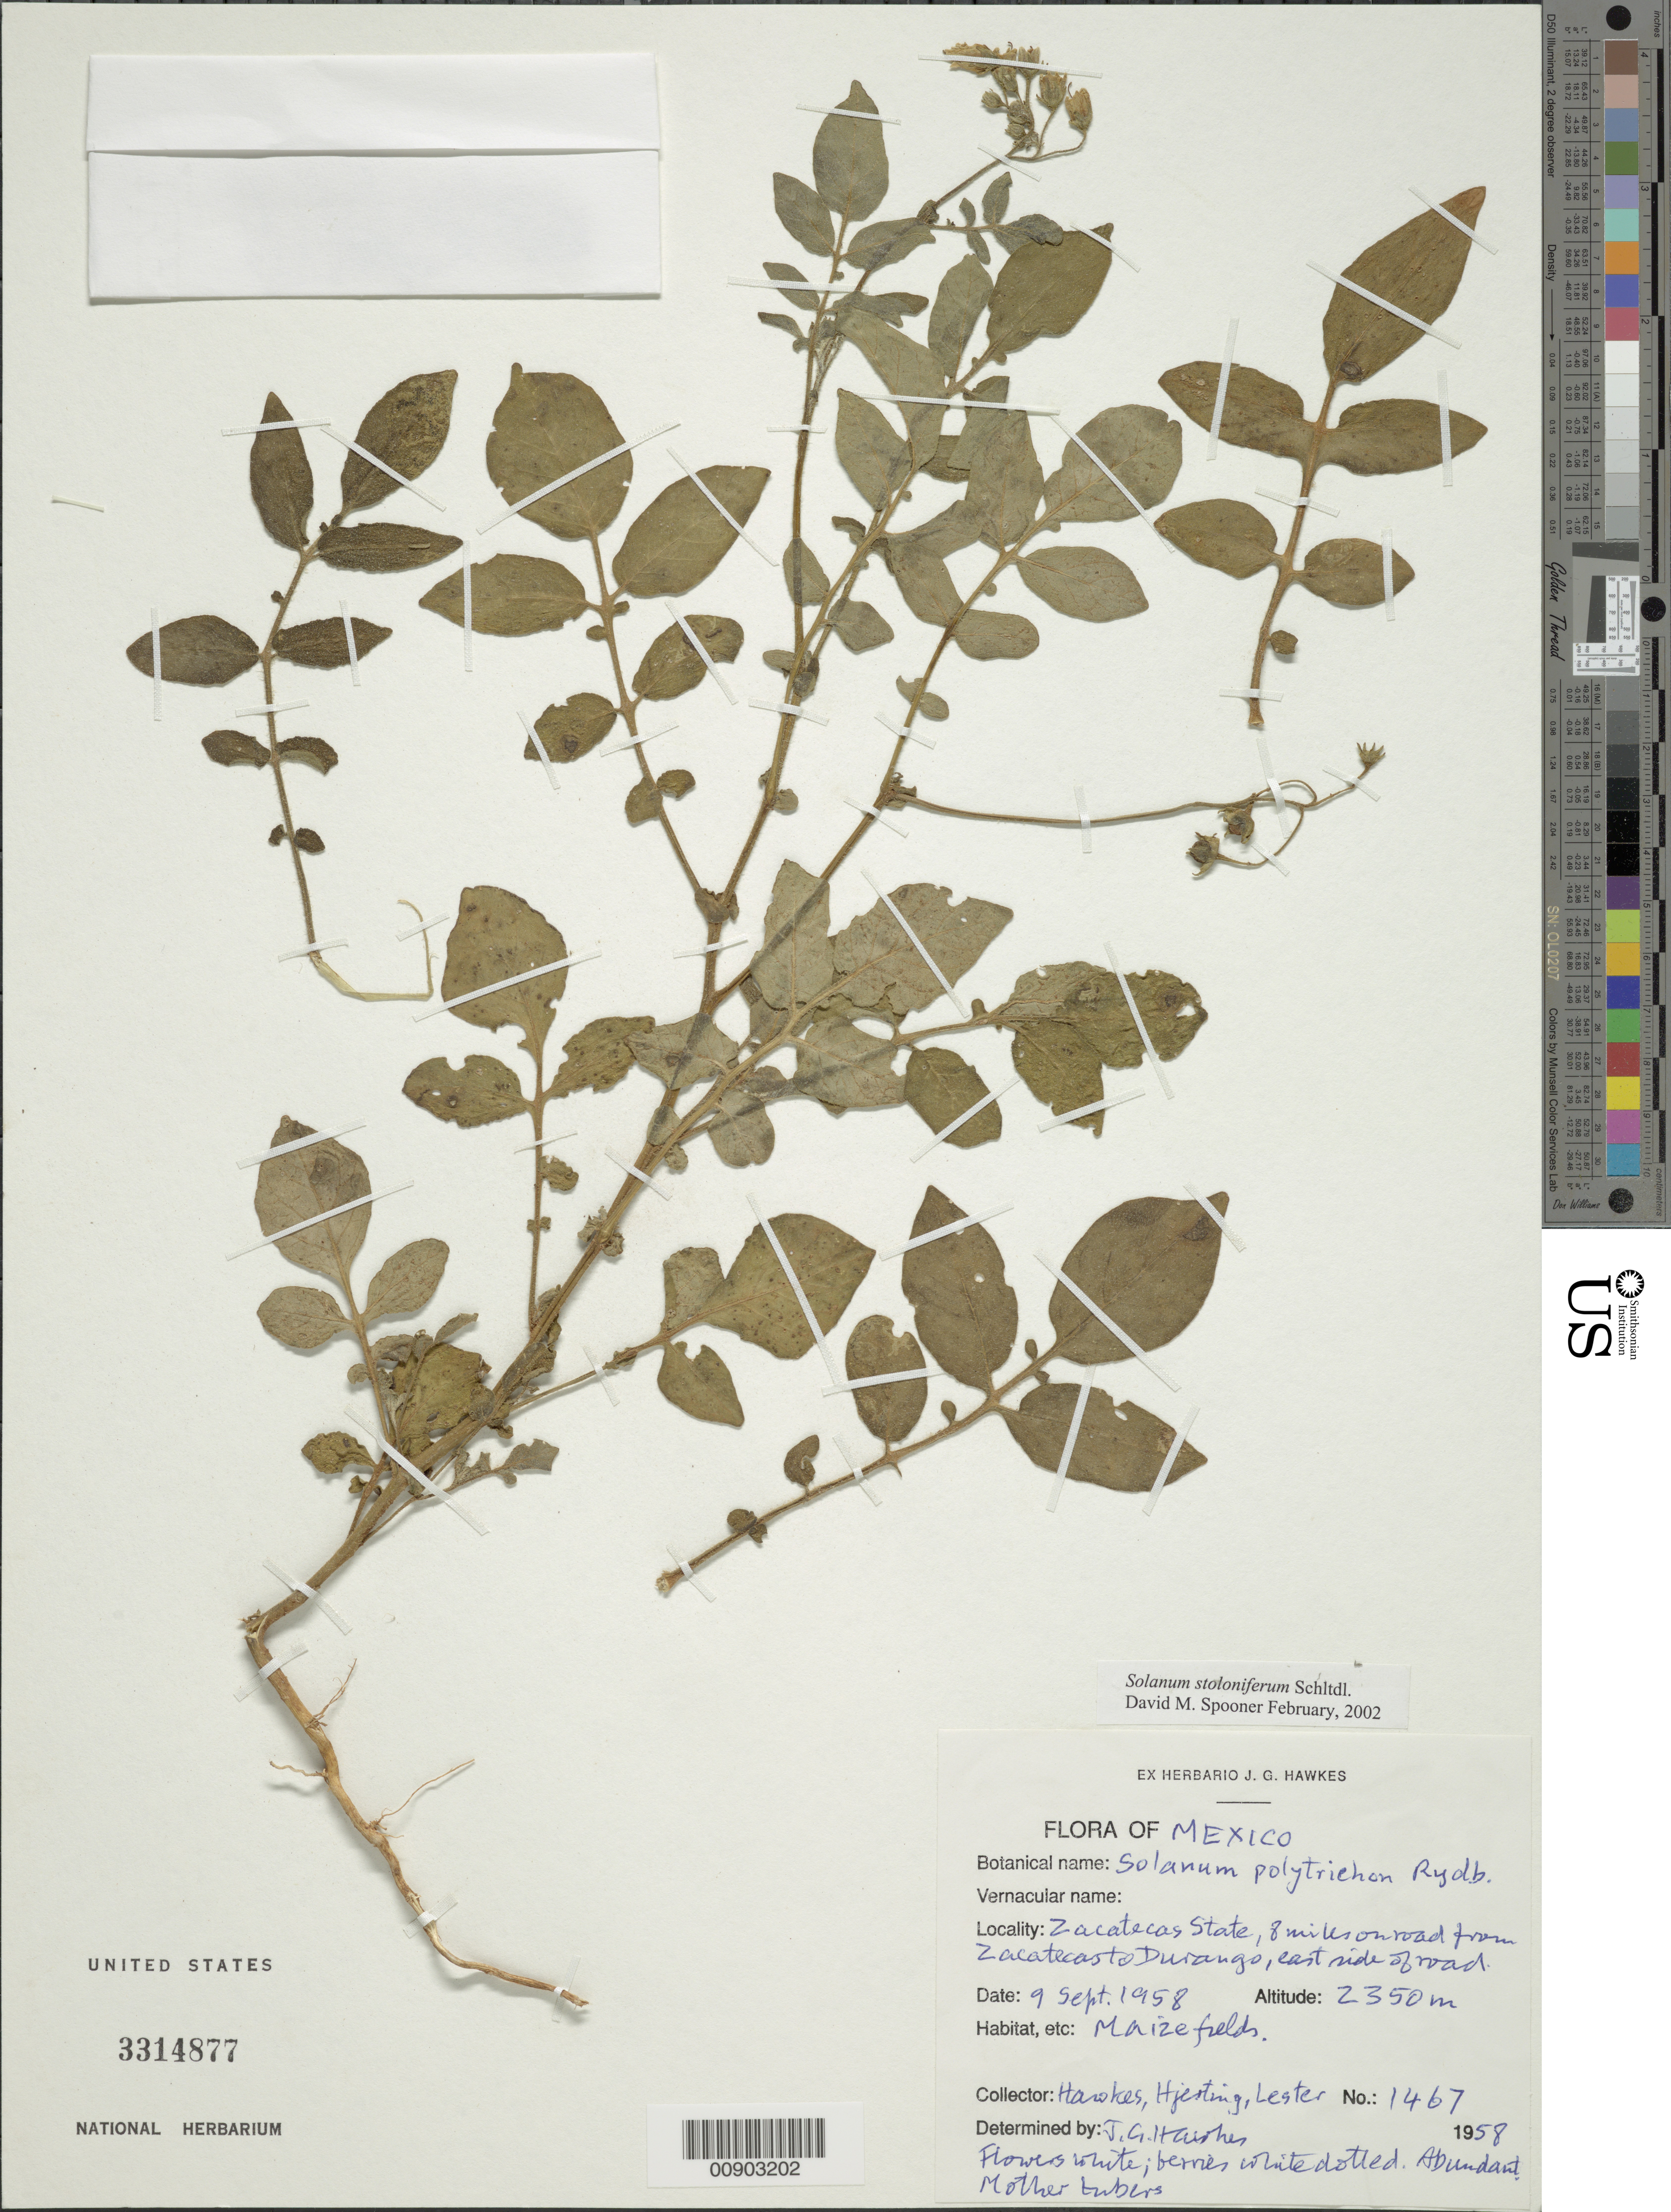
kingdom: Plantae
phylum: Tracheophyta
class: Magnoliopsida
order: Solanales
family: Solanaceae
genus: Solanum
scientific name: Solanum stoloniferum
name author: Schltdl.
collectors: J. G. Hawkes, J. P. Hjerting & R. Lester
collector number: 1467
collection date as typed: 09 Sep 1958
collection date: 1958-09-09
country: Mexico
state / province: Zacatecas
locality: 8 miles on road from Zacatecas to Durango, east side of road.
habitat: Maize fields.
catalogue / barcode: US 3314877